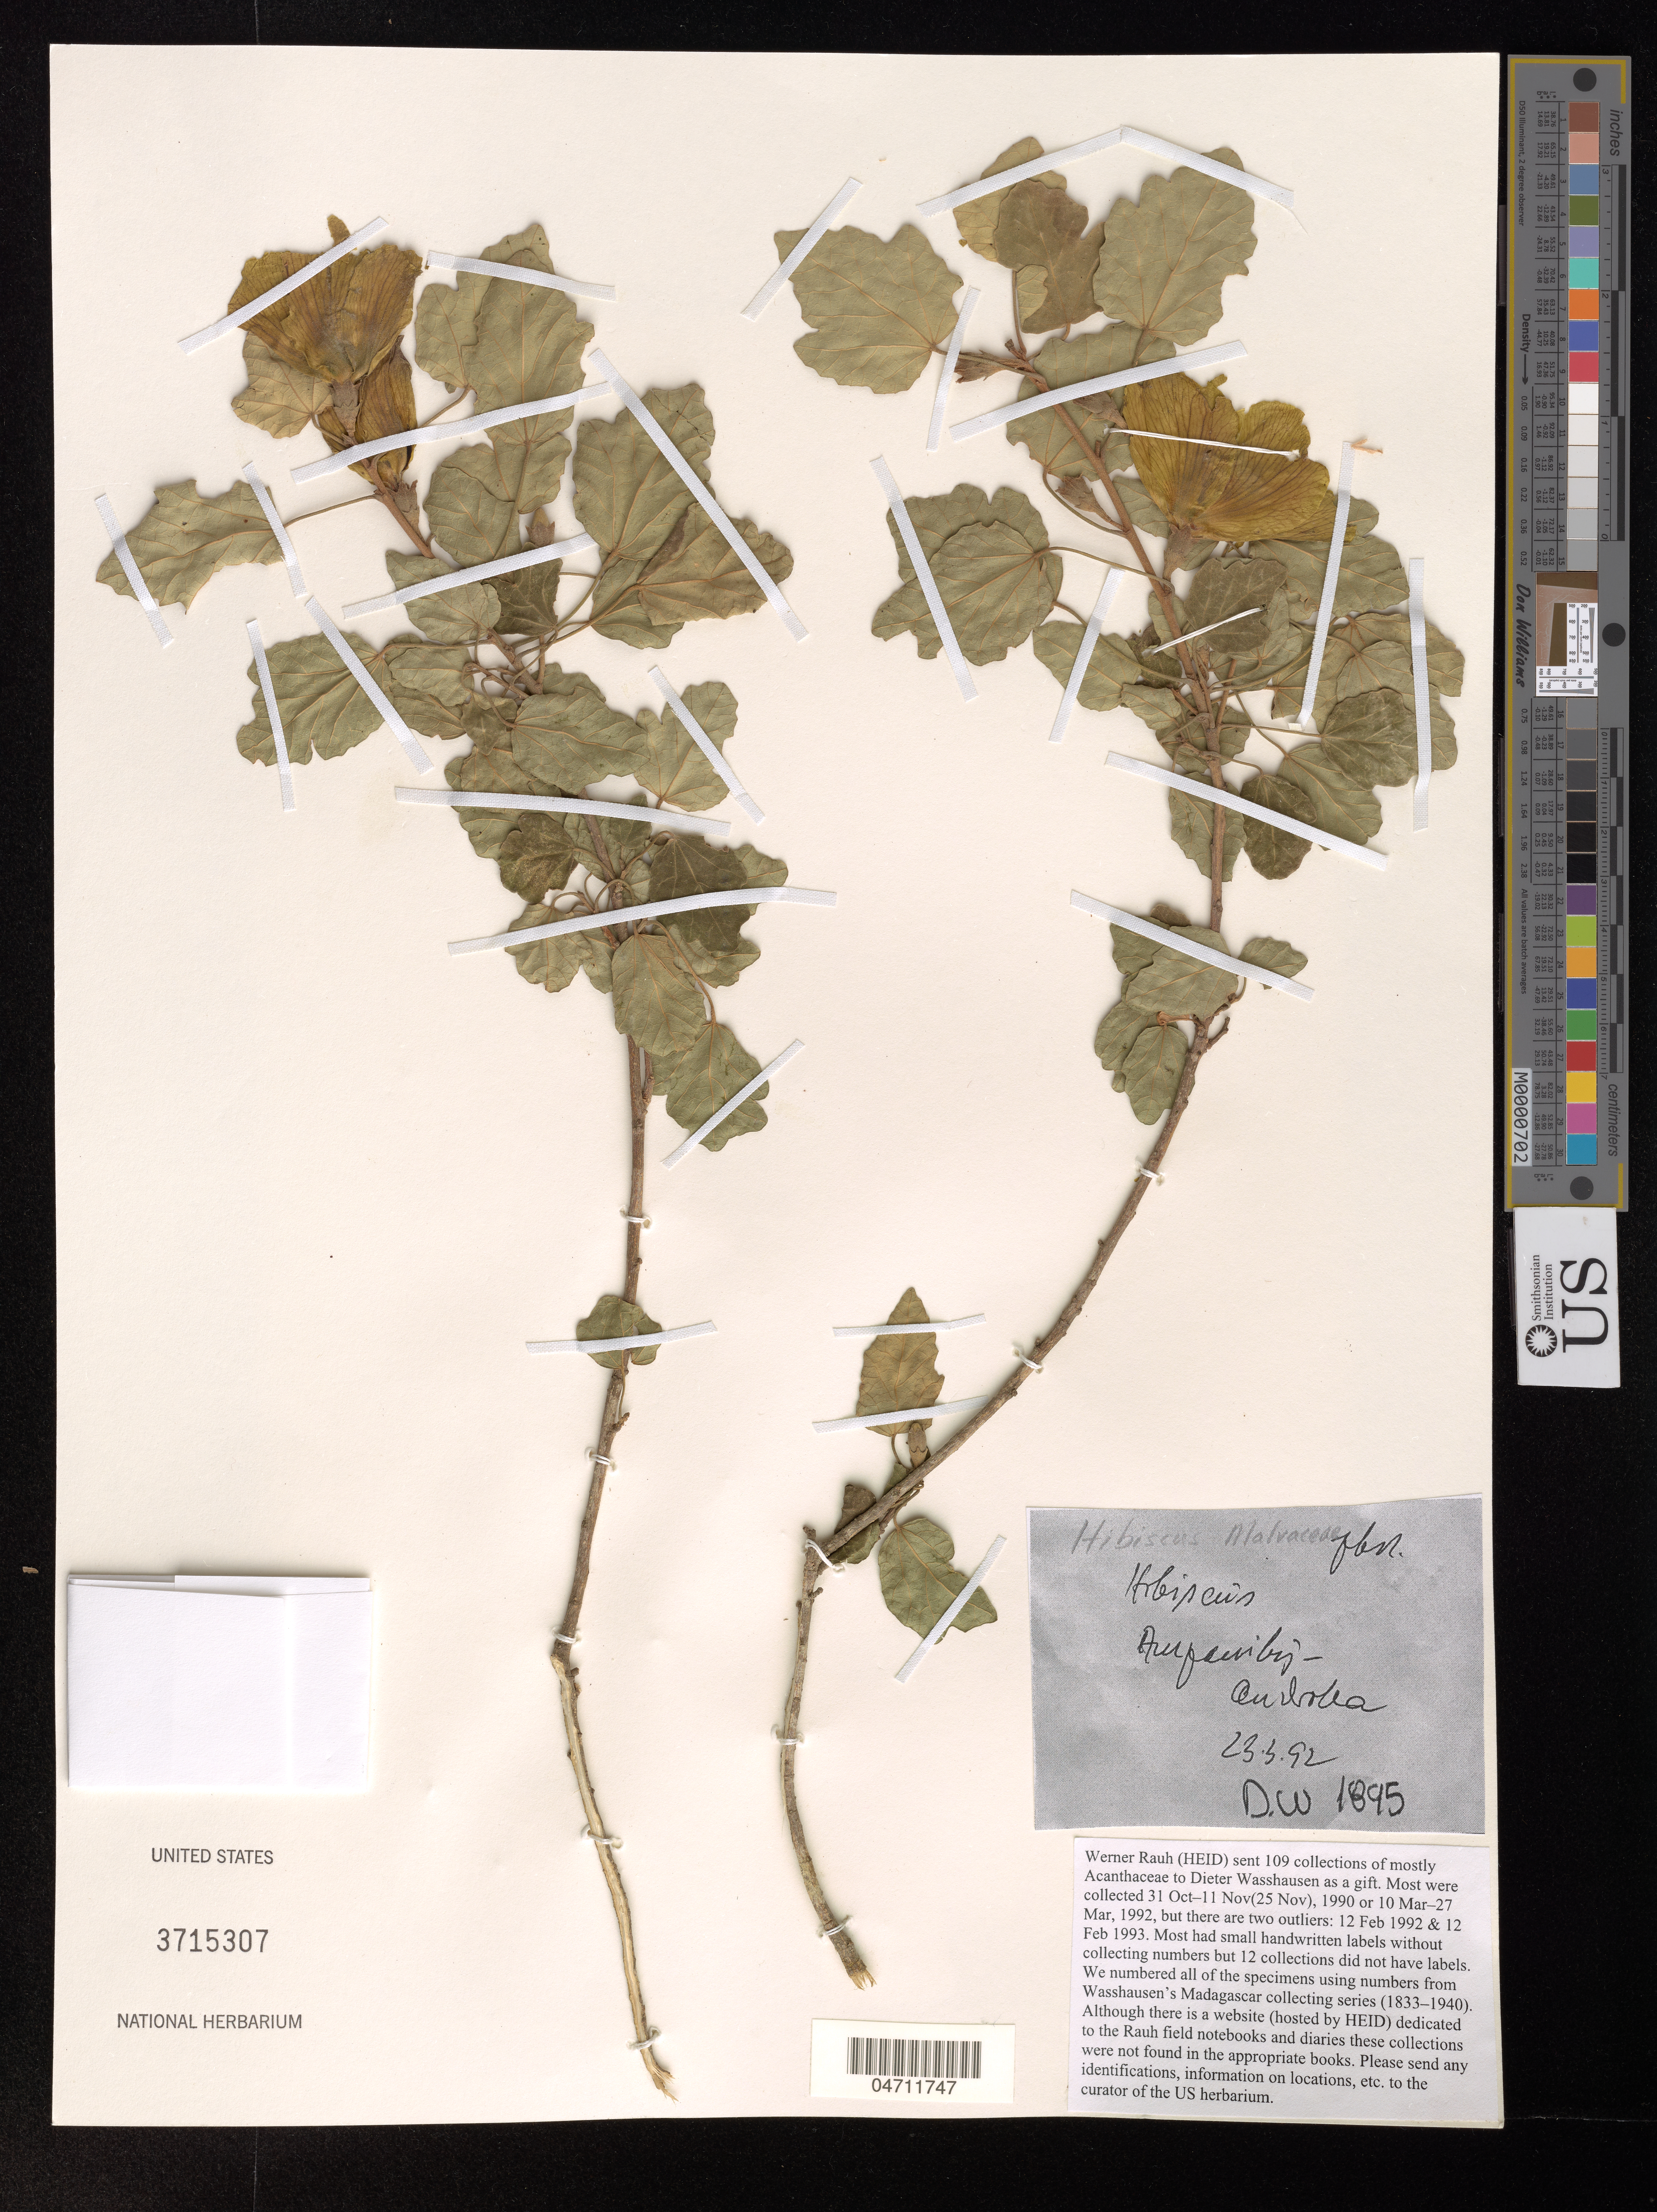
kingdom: Plantae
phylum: Tracheophyta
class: Magnoliopsida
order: Malvales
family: Malvaceae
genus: Hibiscus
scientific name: Hibiscus sp.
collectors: W. Rauh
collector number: DW 1895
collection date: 1992-03-23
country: Madagascar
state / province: Tulear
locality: Androka, Ampanihy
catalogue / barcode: US 3715307